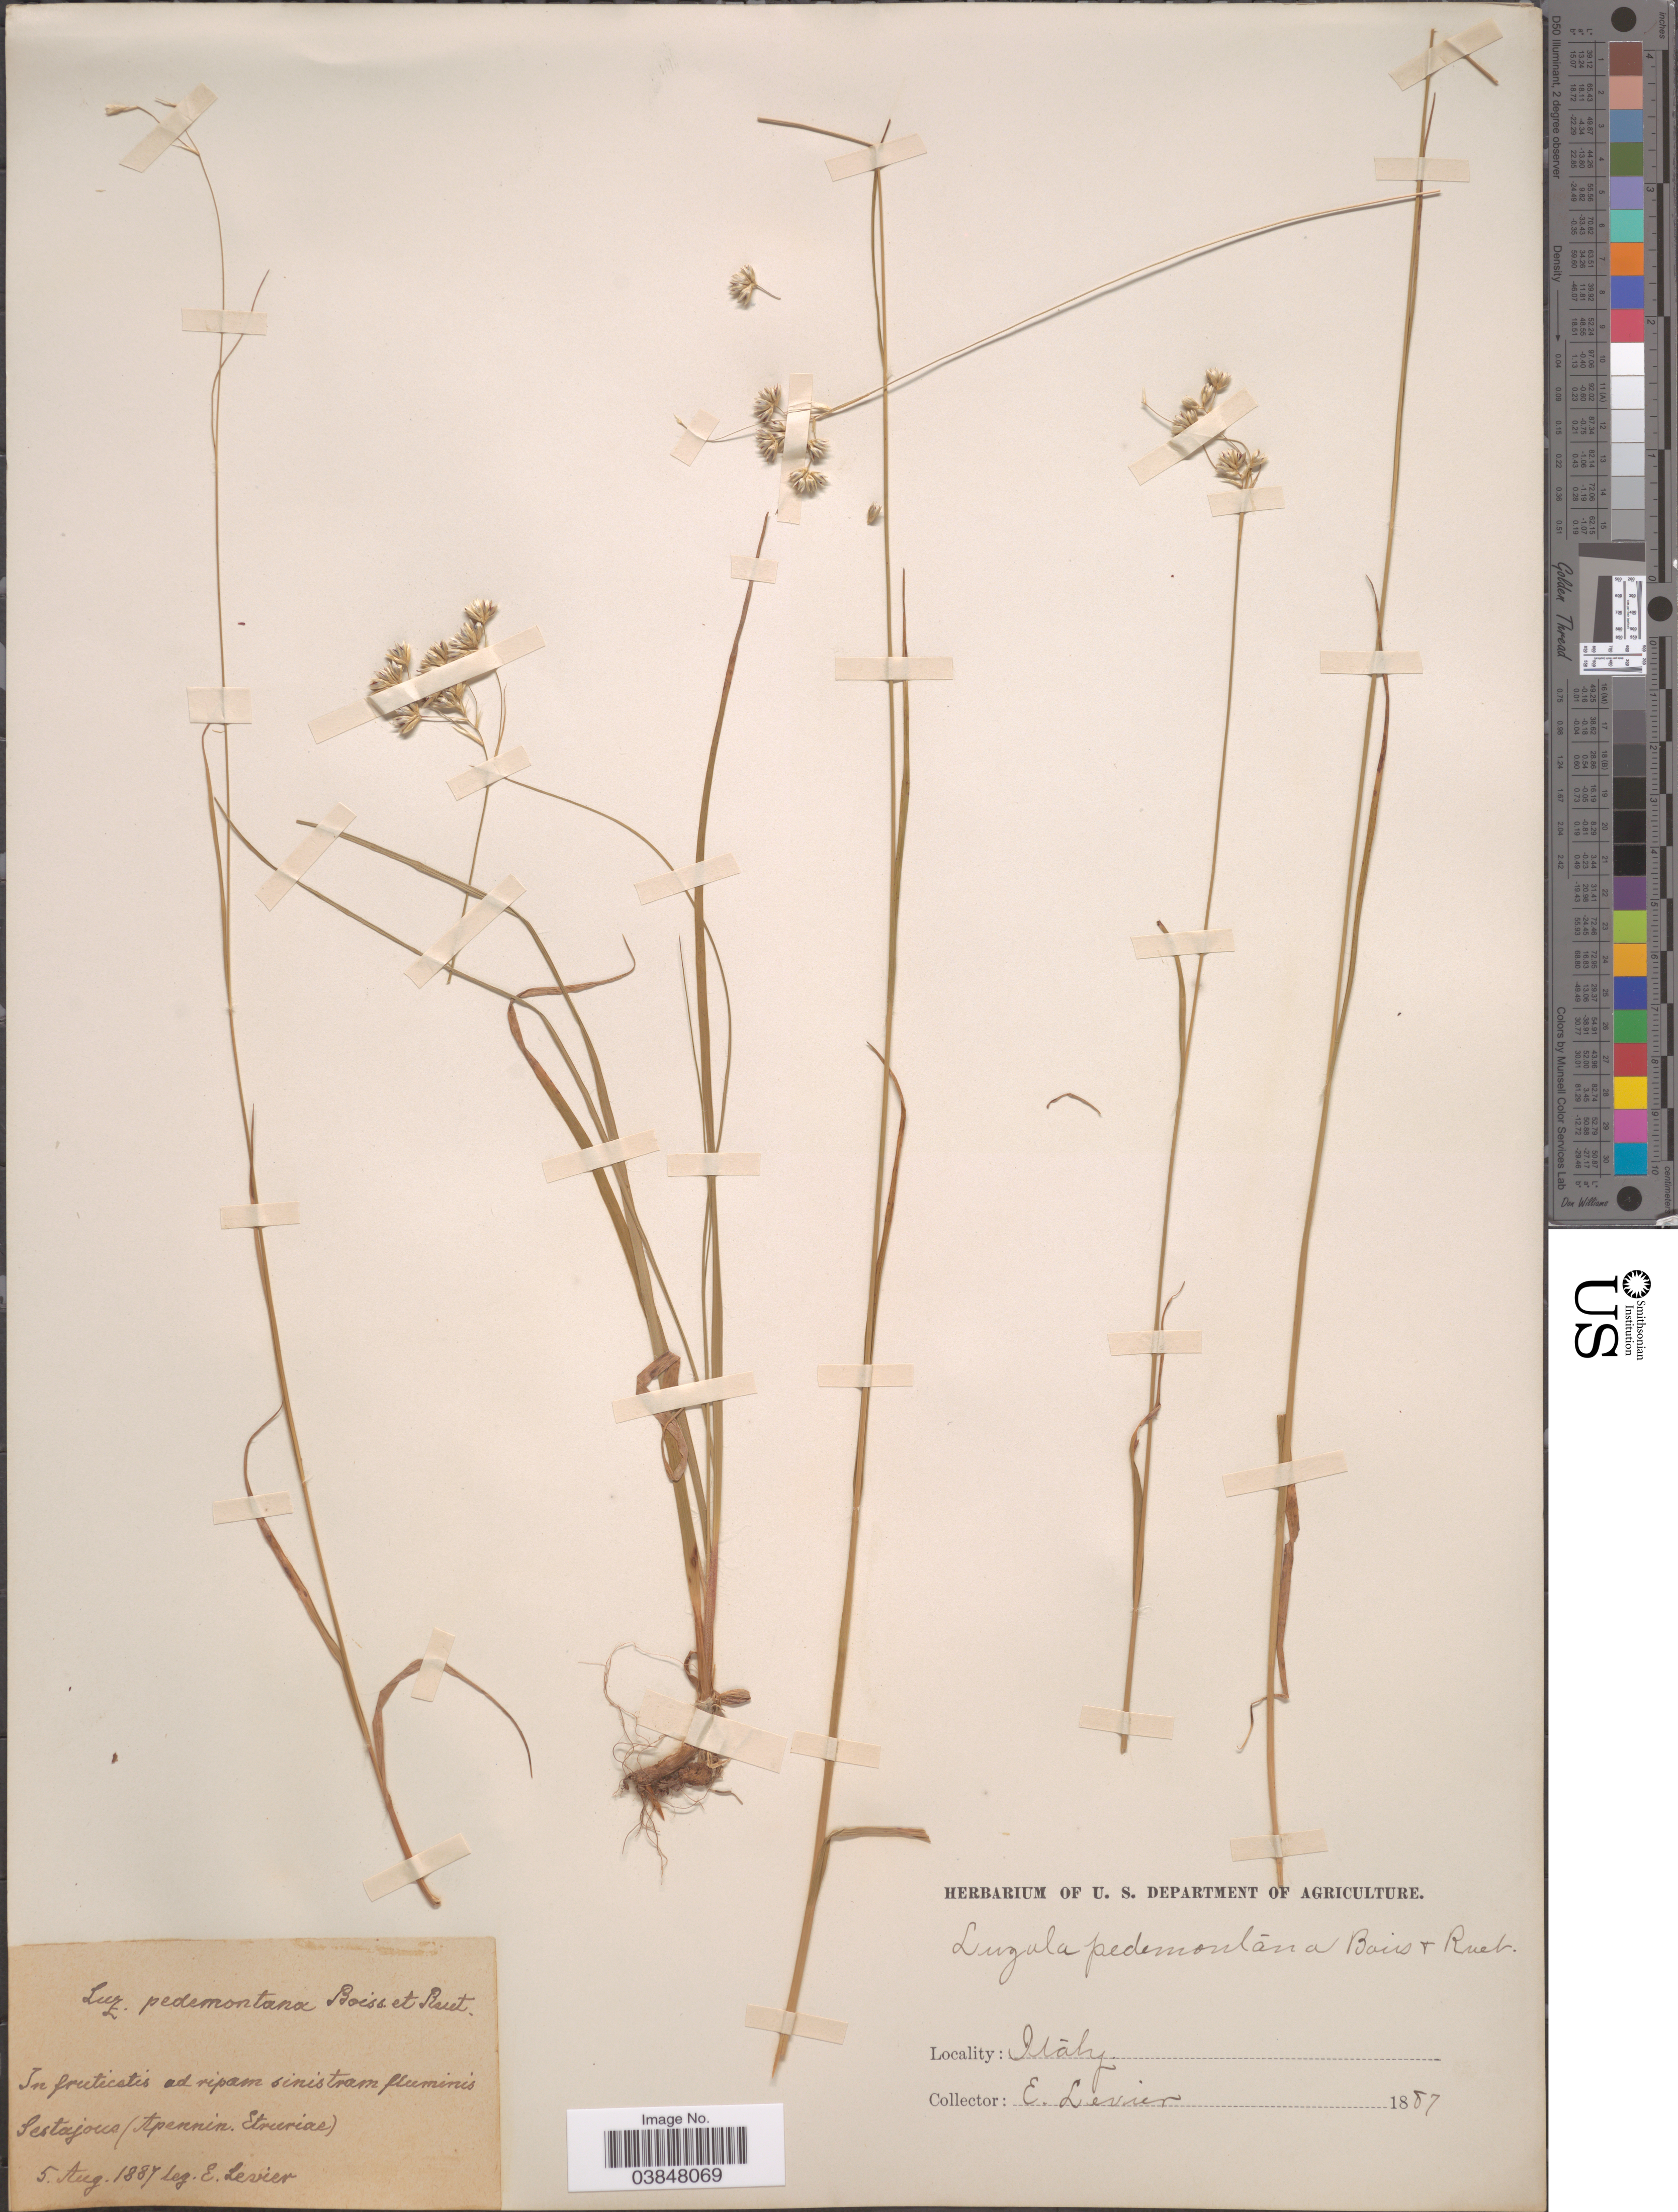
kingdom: Plantae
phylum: Tracheophyta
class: Liliopsida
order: Poales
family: Juncaceae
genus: Luzula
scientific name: Luzula pedemontana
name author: Boiss. & Reut.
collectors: É. Levier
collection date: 1887-08-05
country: Italy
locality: In fruticstis ad ripam sinistram fluminis Sestajous (Apennin. Etrurias).